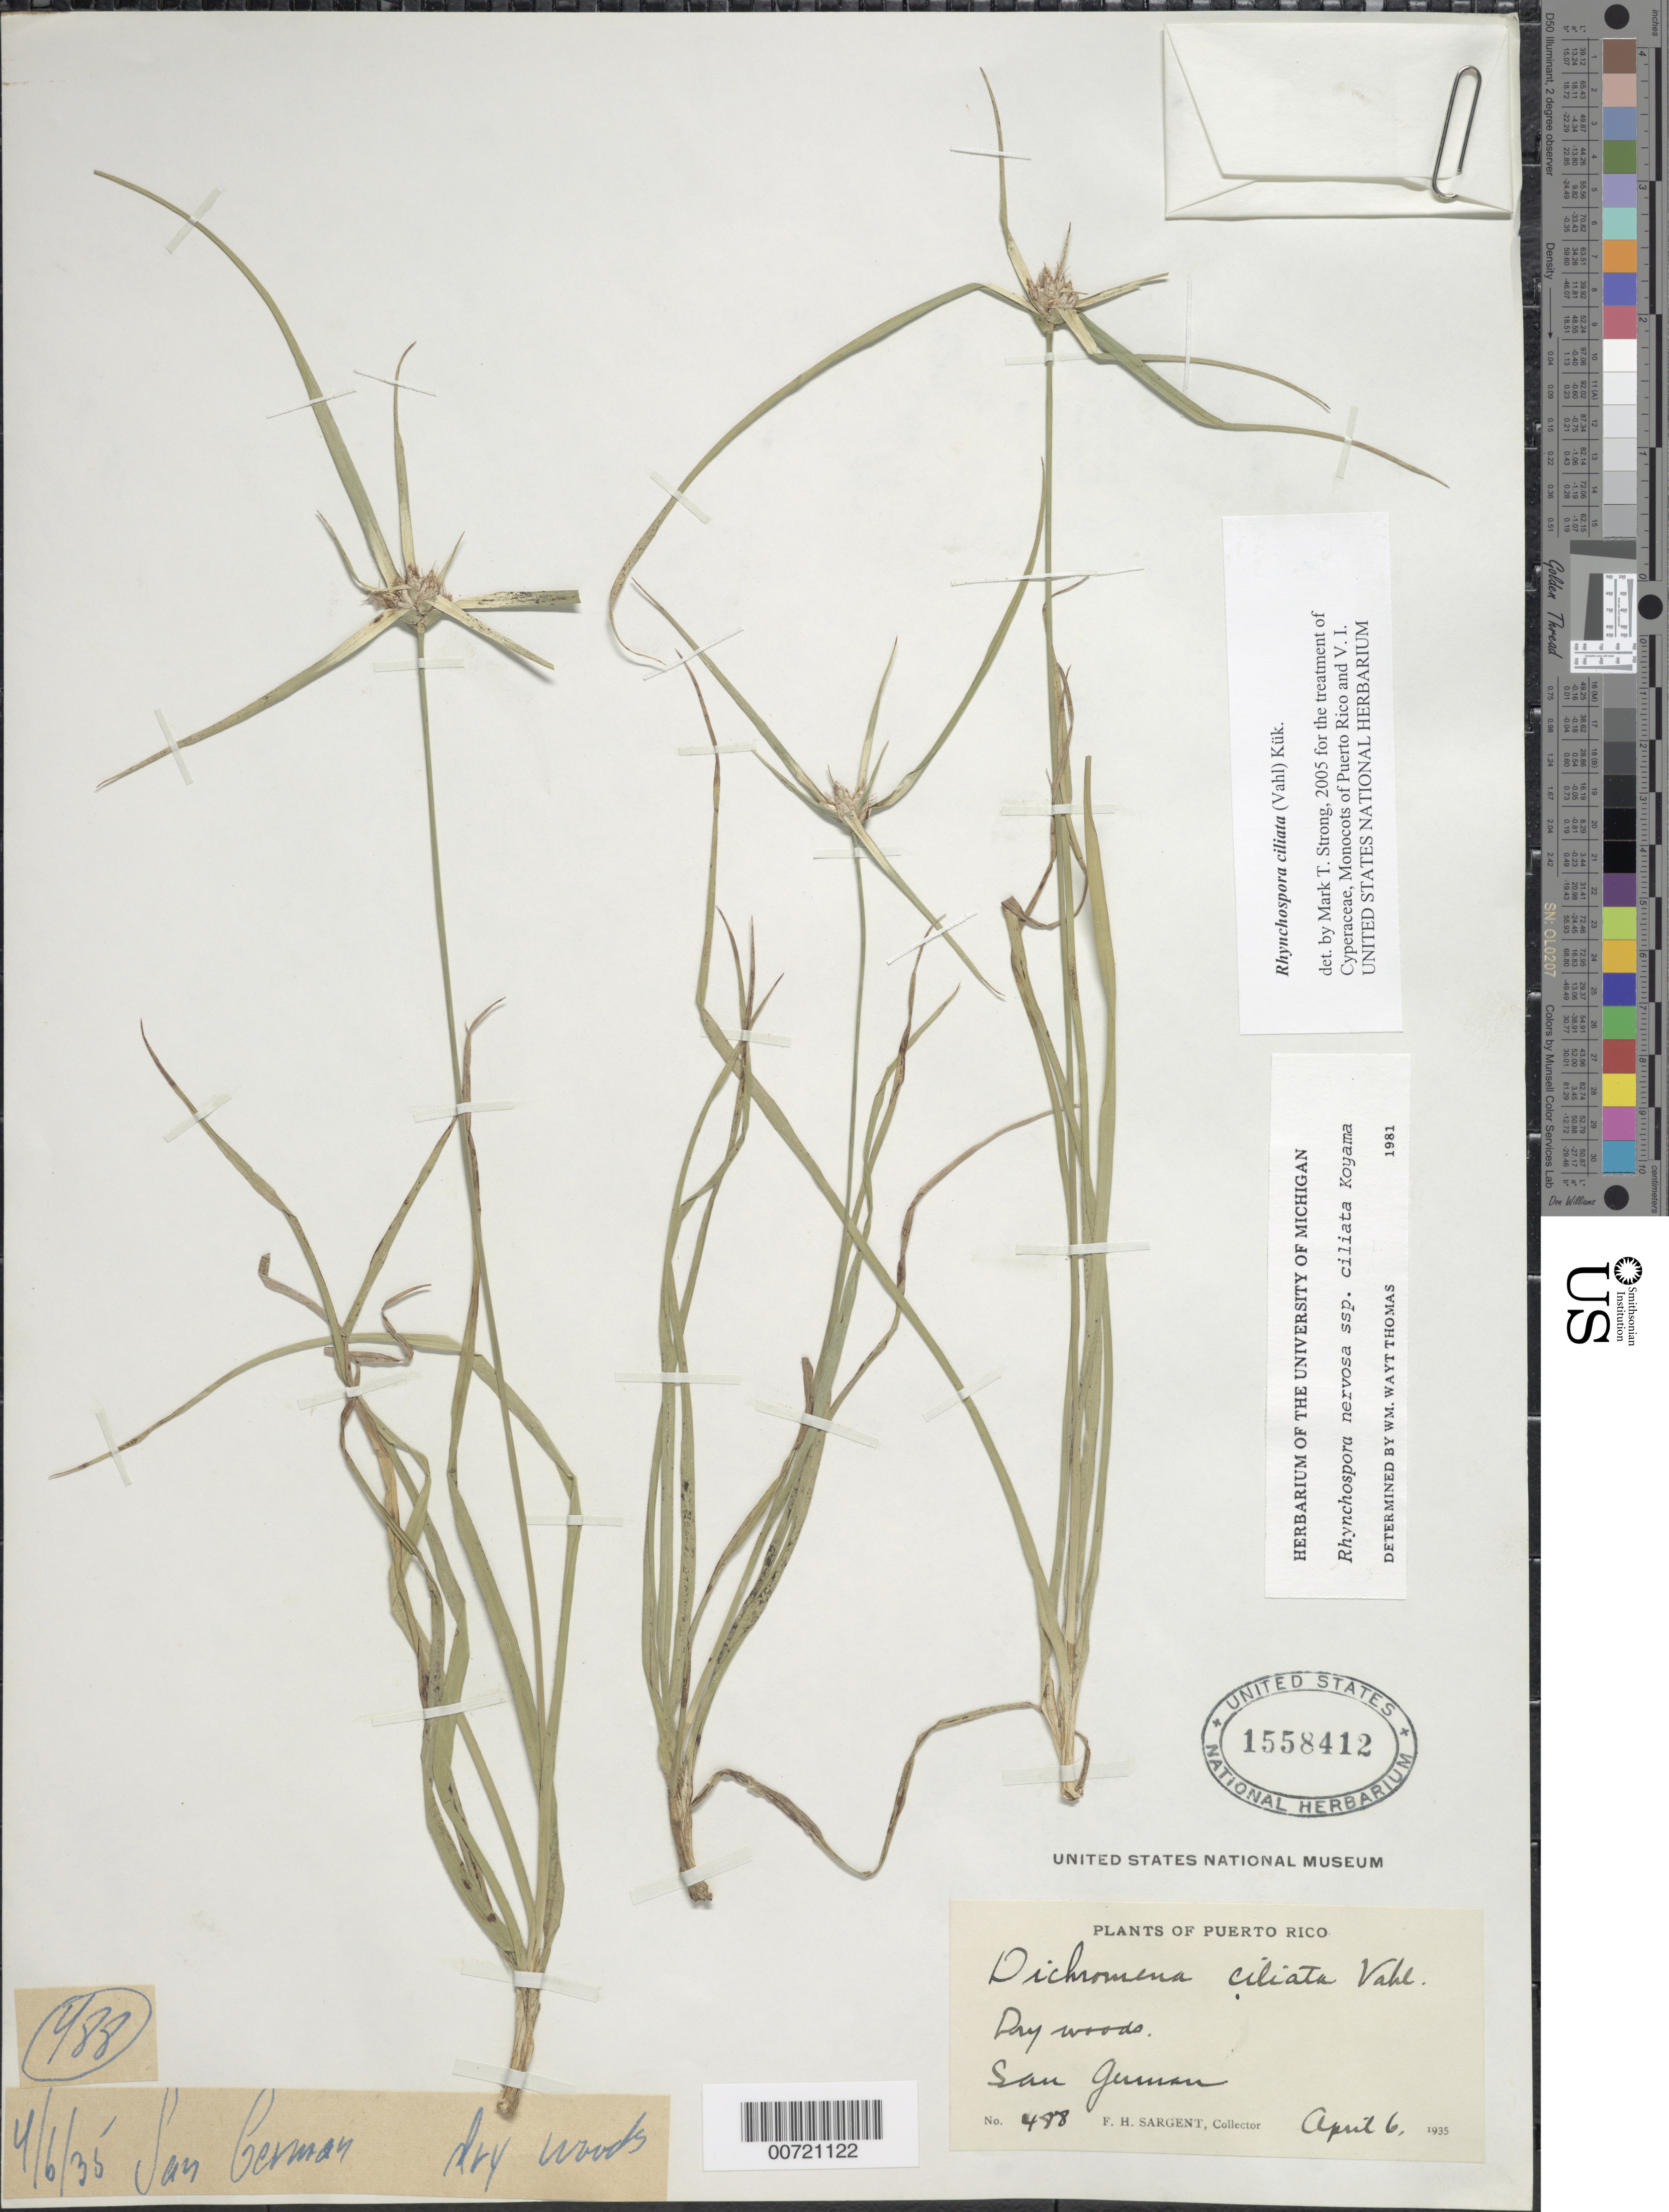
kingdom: Plantae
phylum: Tracheophyta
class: Liliopsida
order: Poales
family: Cyperaceae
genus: Rhynchospora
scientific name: Rhynchospora ciliata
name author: (G. Mey.) Kük.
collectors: F. H. Sargent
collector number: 488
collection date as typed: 06 Apr 1935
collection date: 1935-04-06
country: Puerto Rico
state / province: San Germán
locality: San German.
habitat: Dry woods.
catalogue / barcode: US 1558412